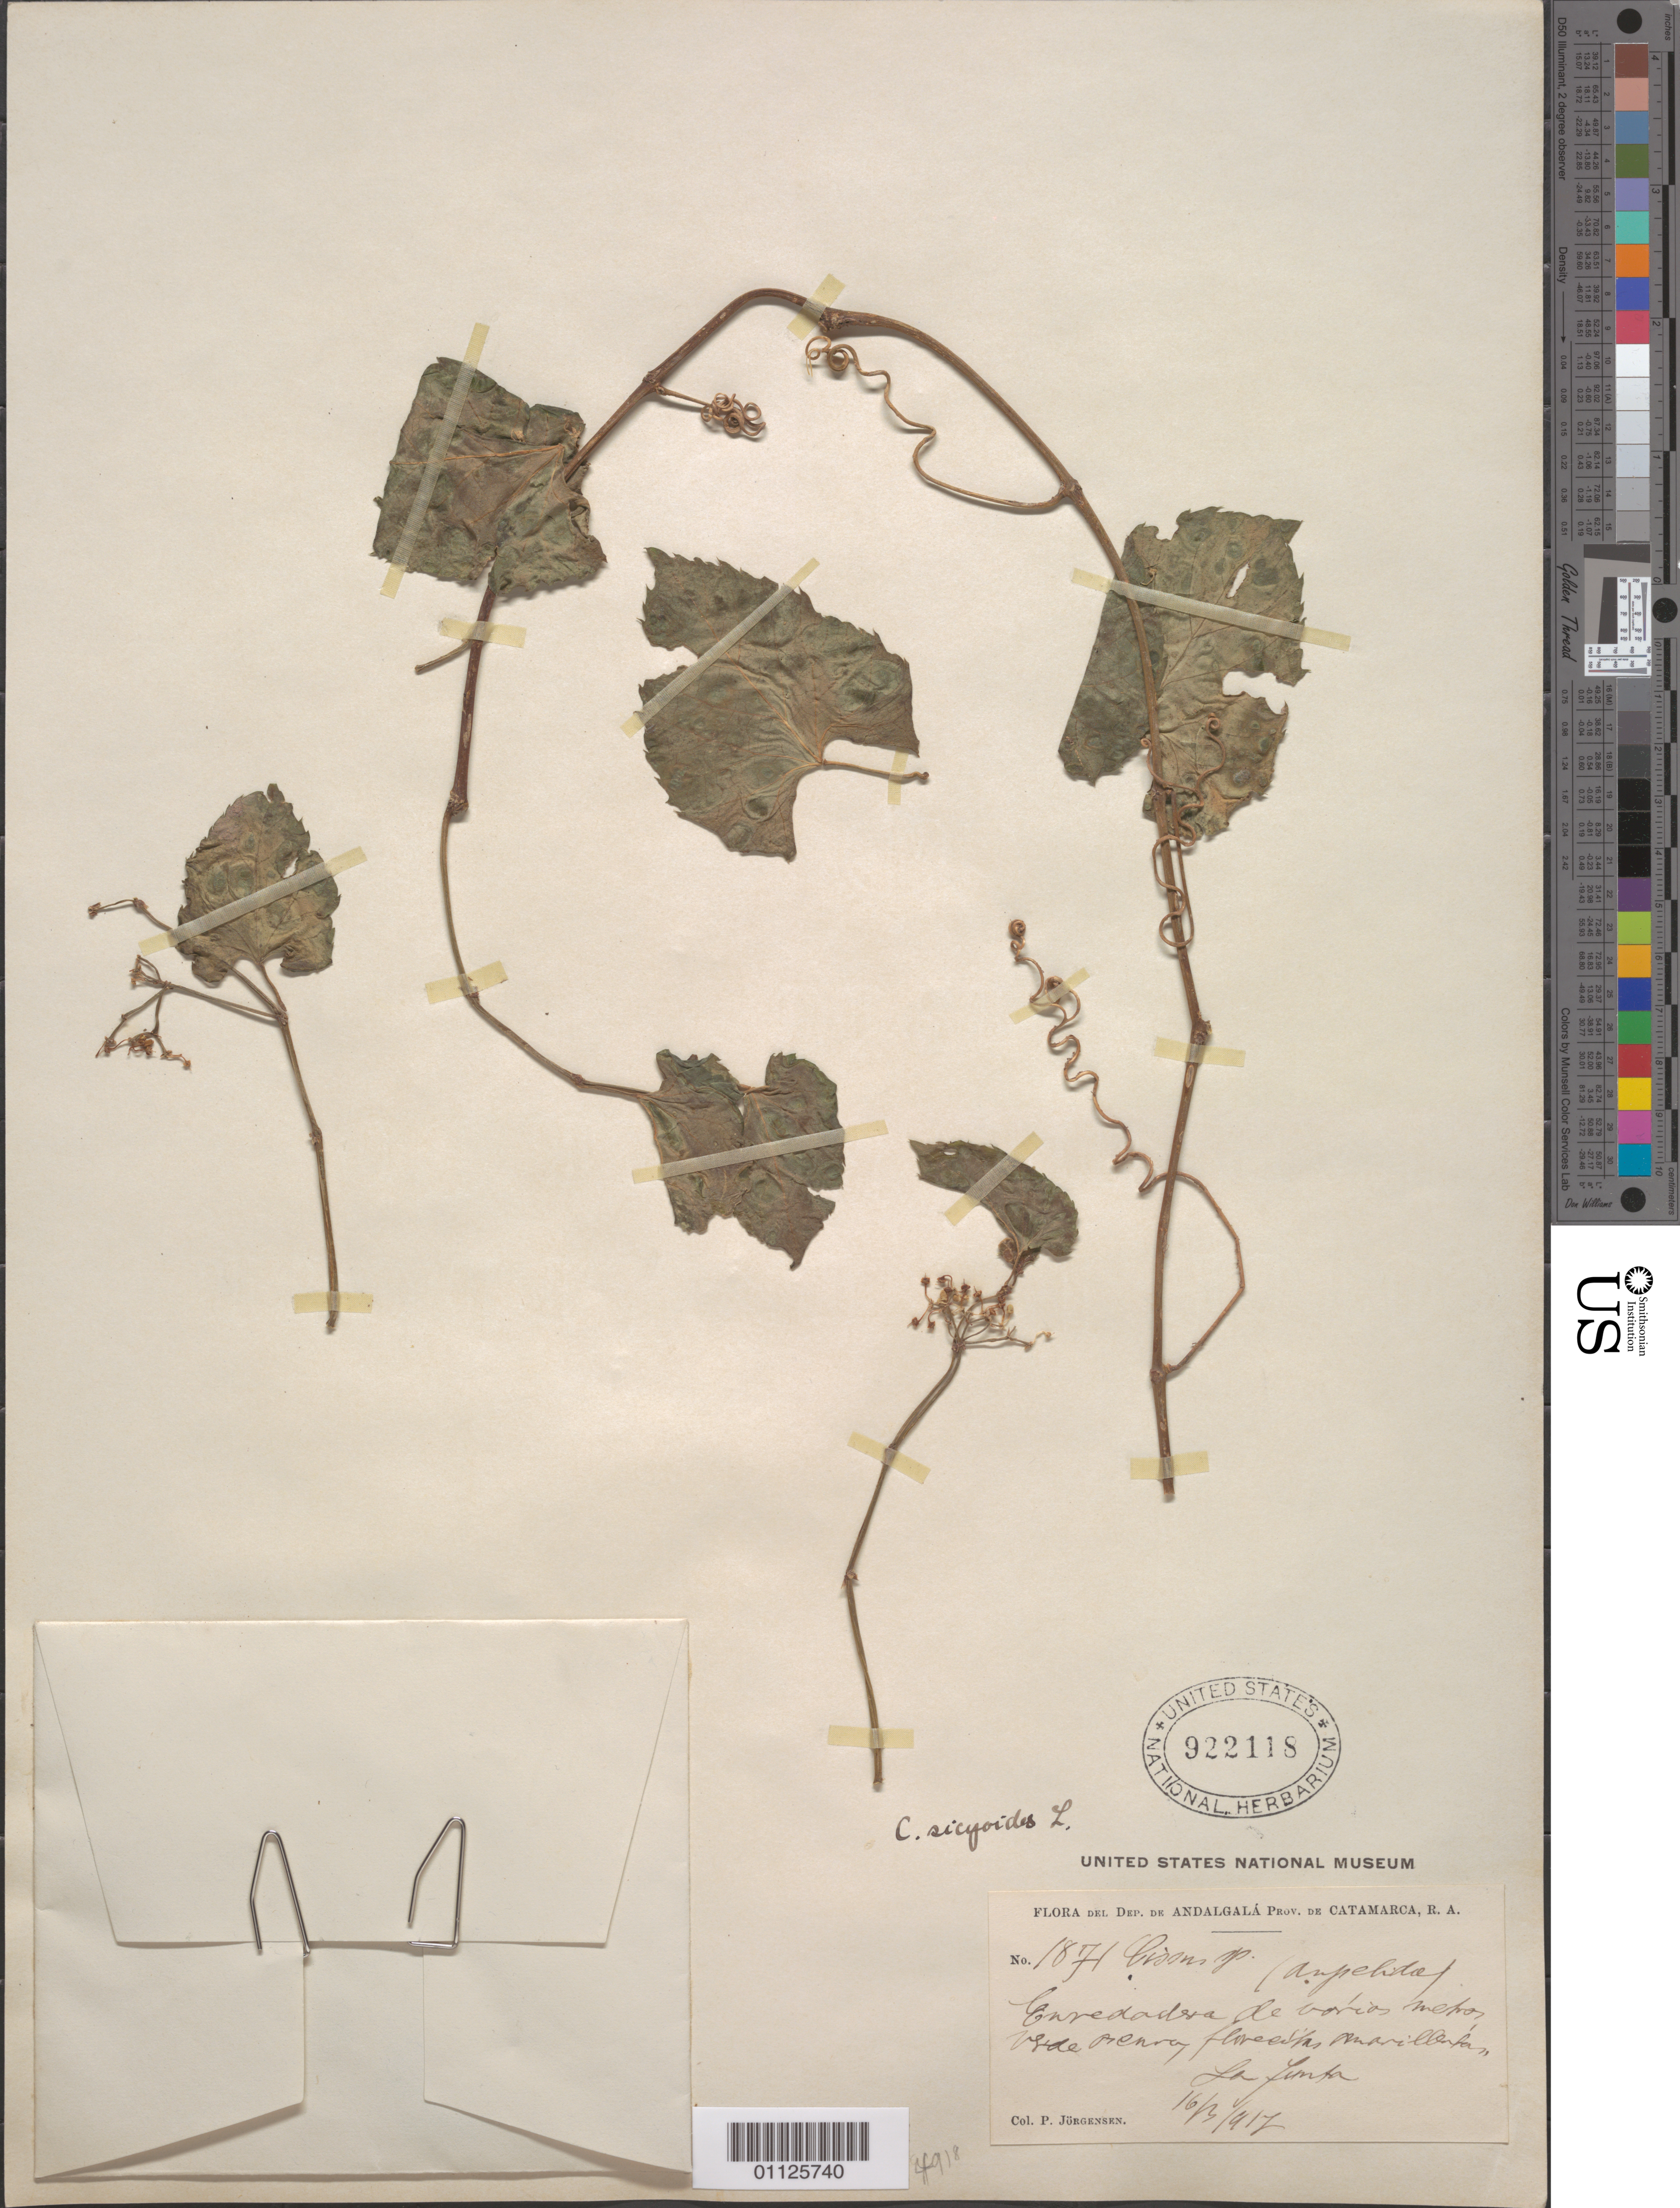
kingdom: Plantae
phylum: Tracheophyta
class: Magnoliopsida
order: Vitales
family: Vitaceae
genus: Cissus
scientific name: Cissus verticillata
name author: (L.) Nicolson & C.E. Jarvis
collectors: P. Jörgensen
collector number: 1871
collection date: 1917-03-16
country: Argentina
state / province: Catamarca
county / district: Andalgalá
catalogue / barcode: US 922118